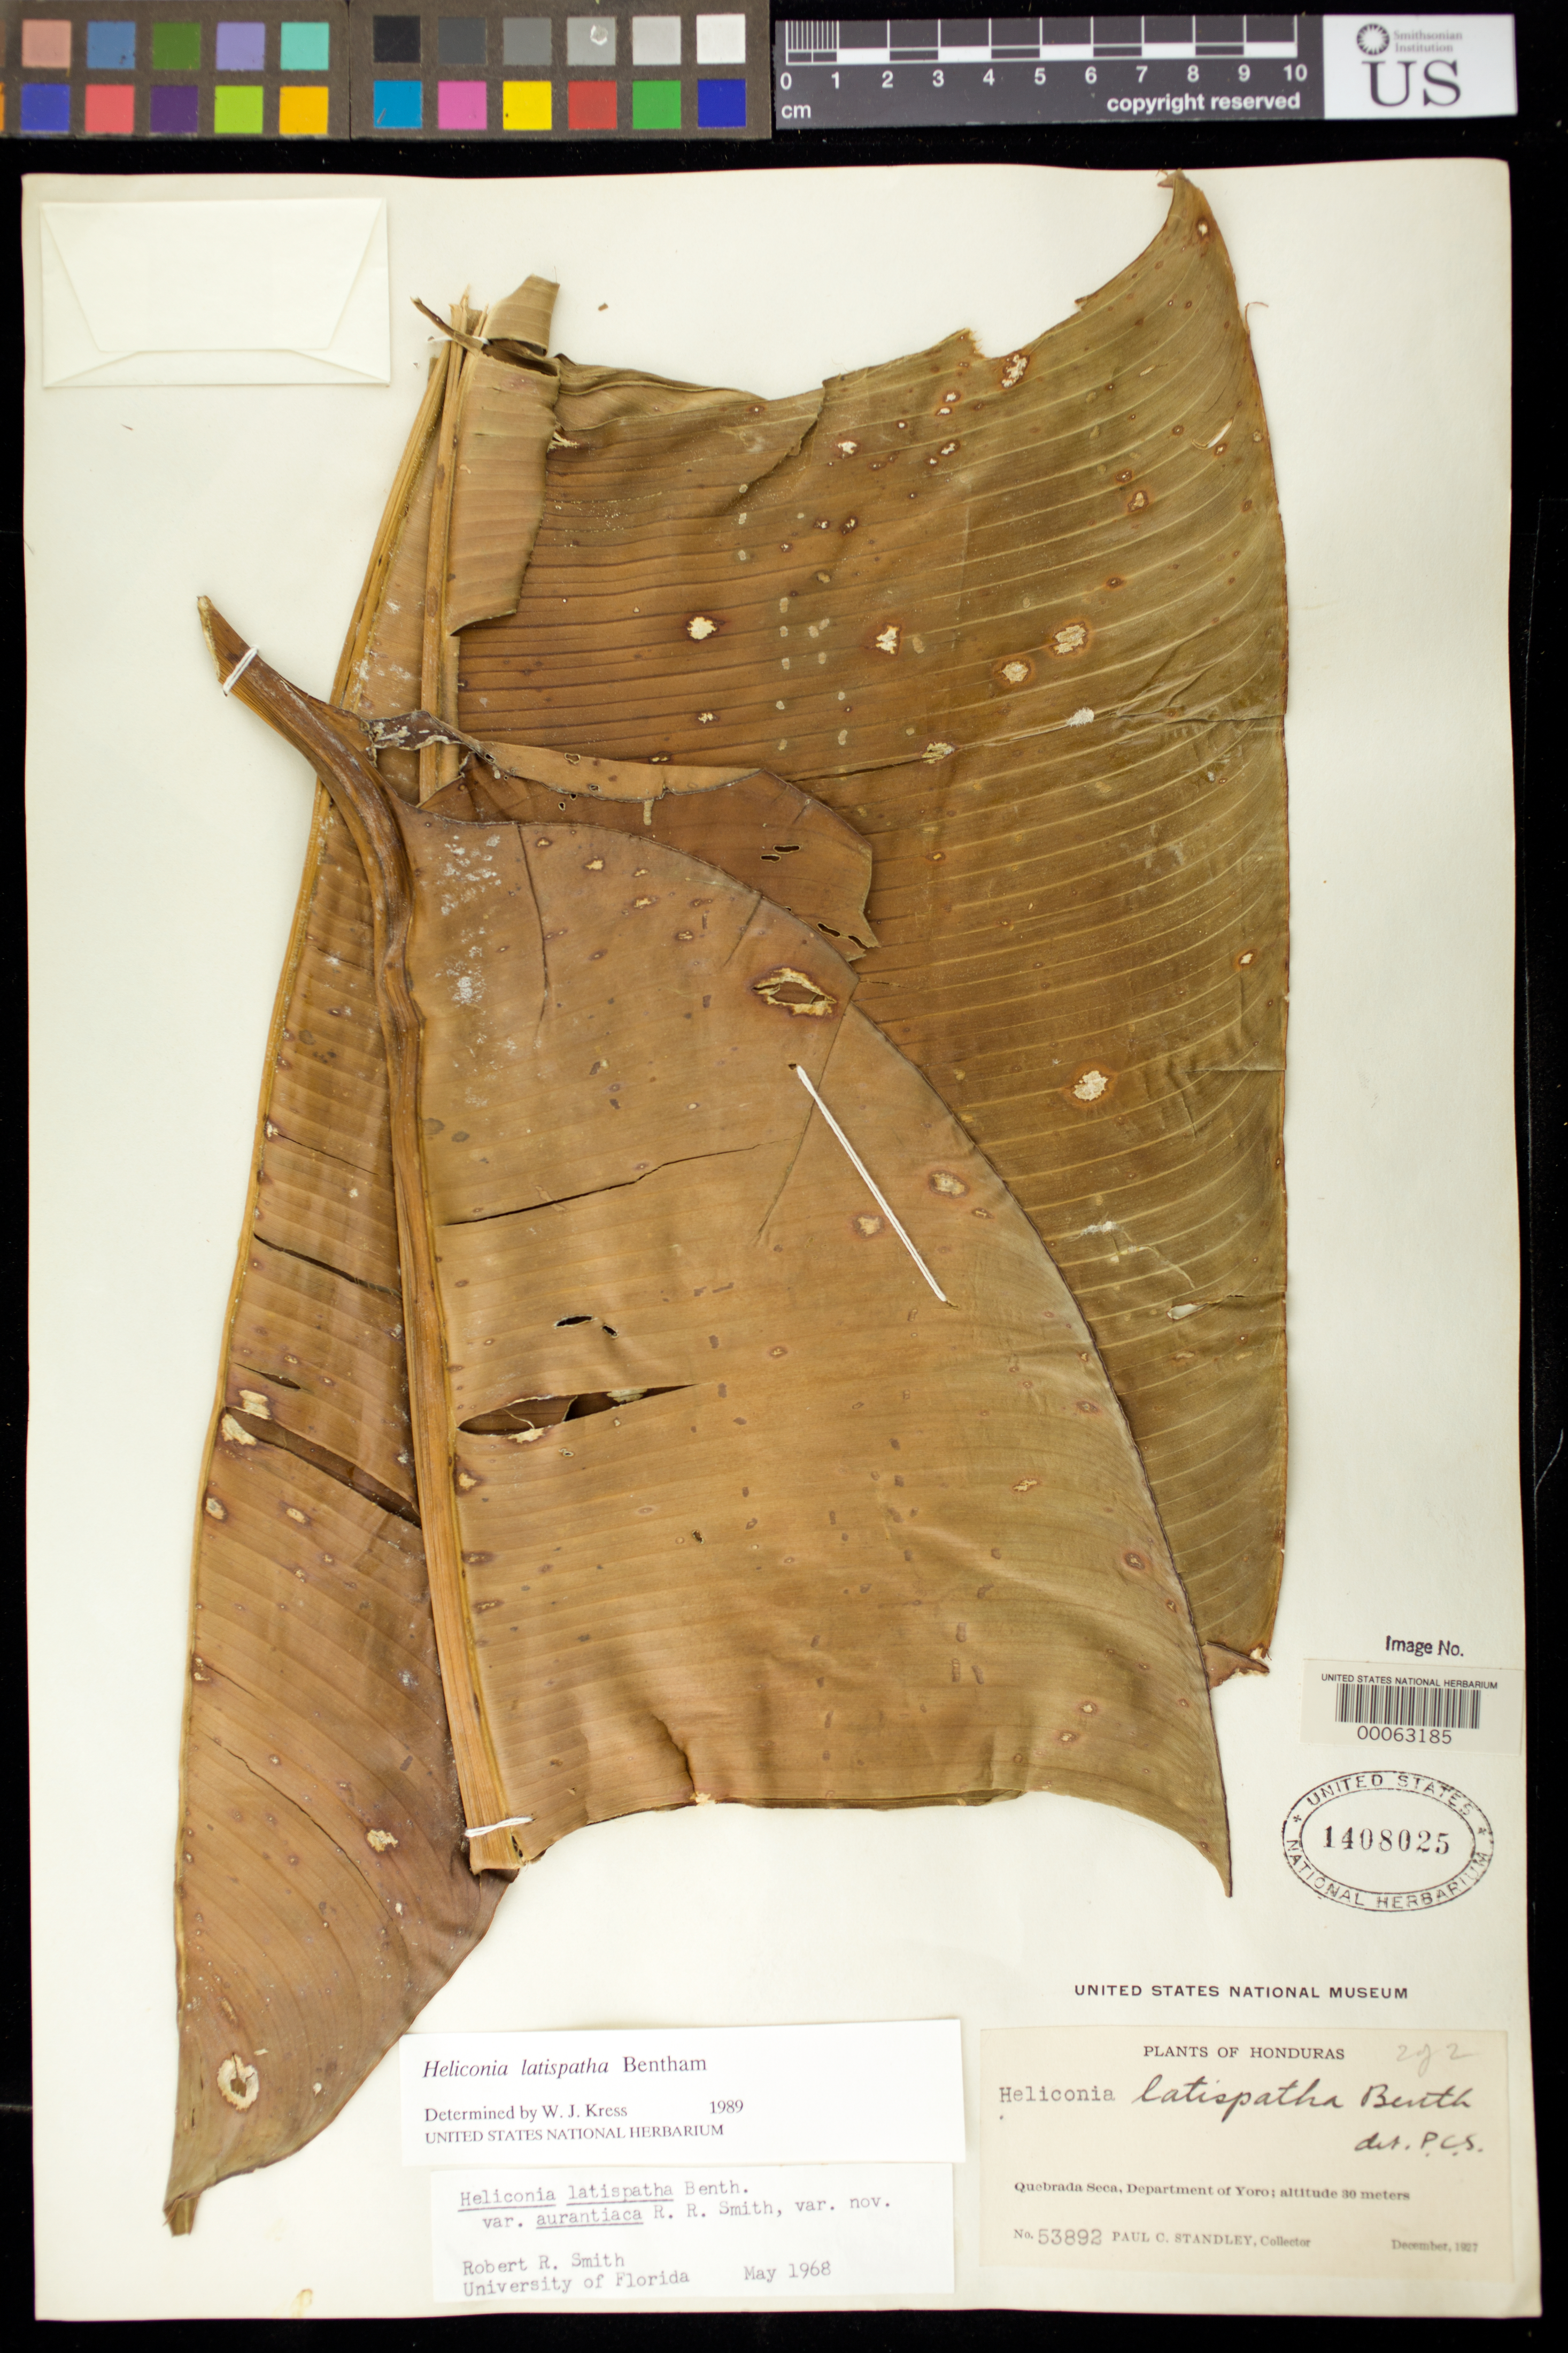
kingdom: Plantae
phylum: Tracheophyta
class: Liliopsida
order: Zingiberales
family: Heliconiaceae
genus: Heliconia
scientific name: Heliconia latispatha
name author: Benth.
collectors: P. C. Standley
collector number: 53892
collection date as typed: Dec 1927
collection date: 1927-12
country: Honduras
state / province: Yoro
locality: Quebrada Seca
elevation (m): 30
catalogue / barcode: US 1408025